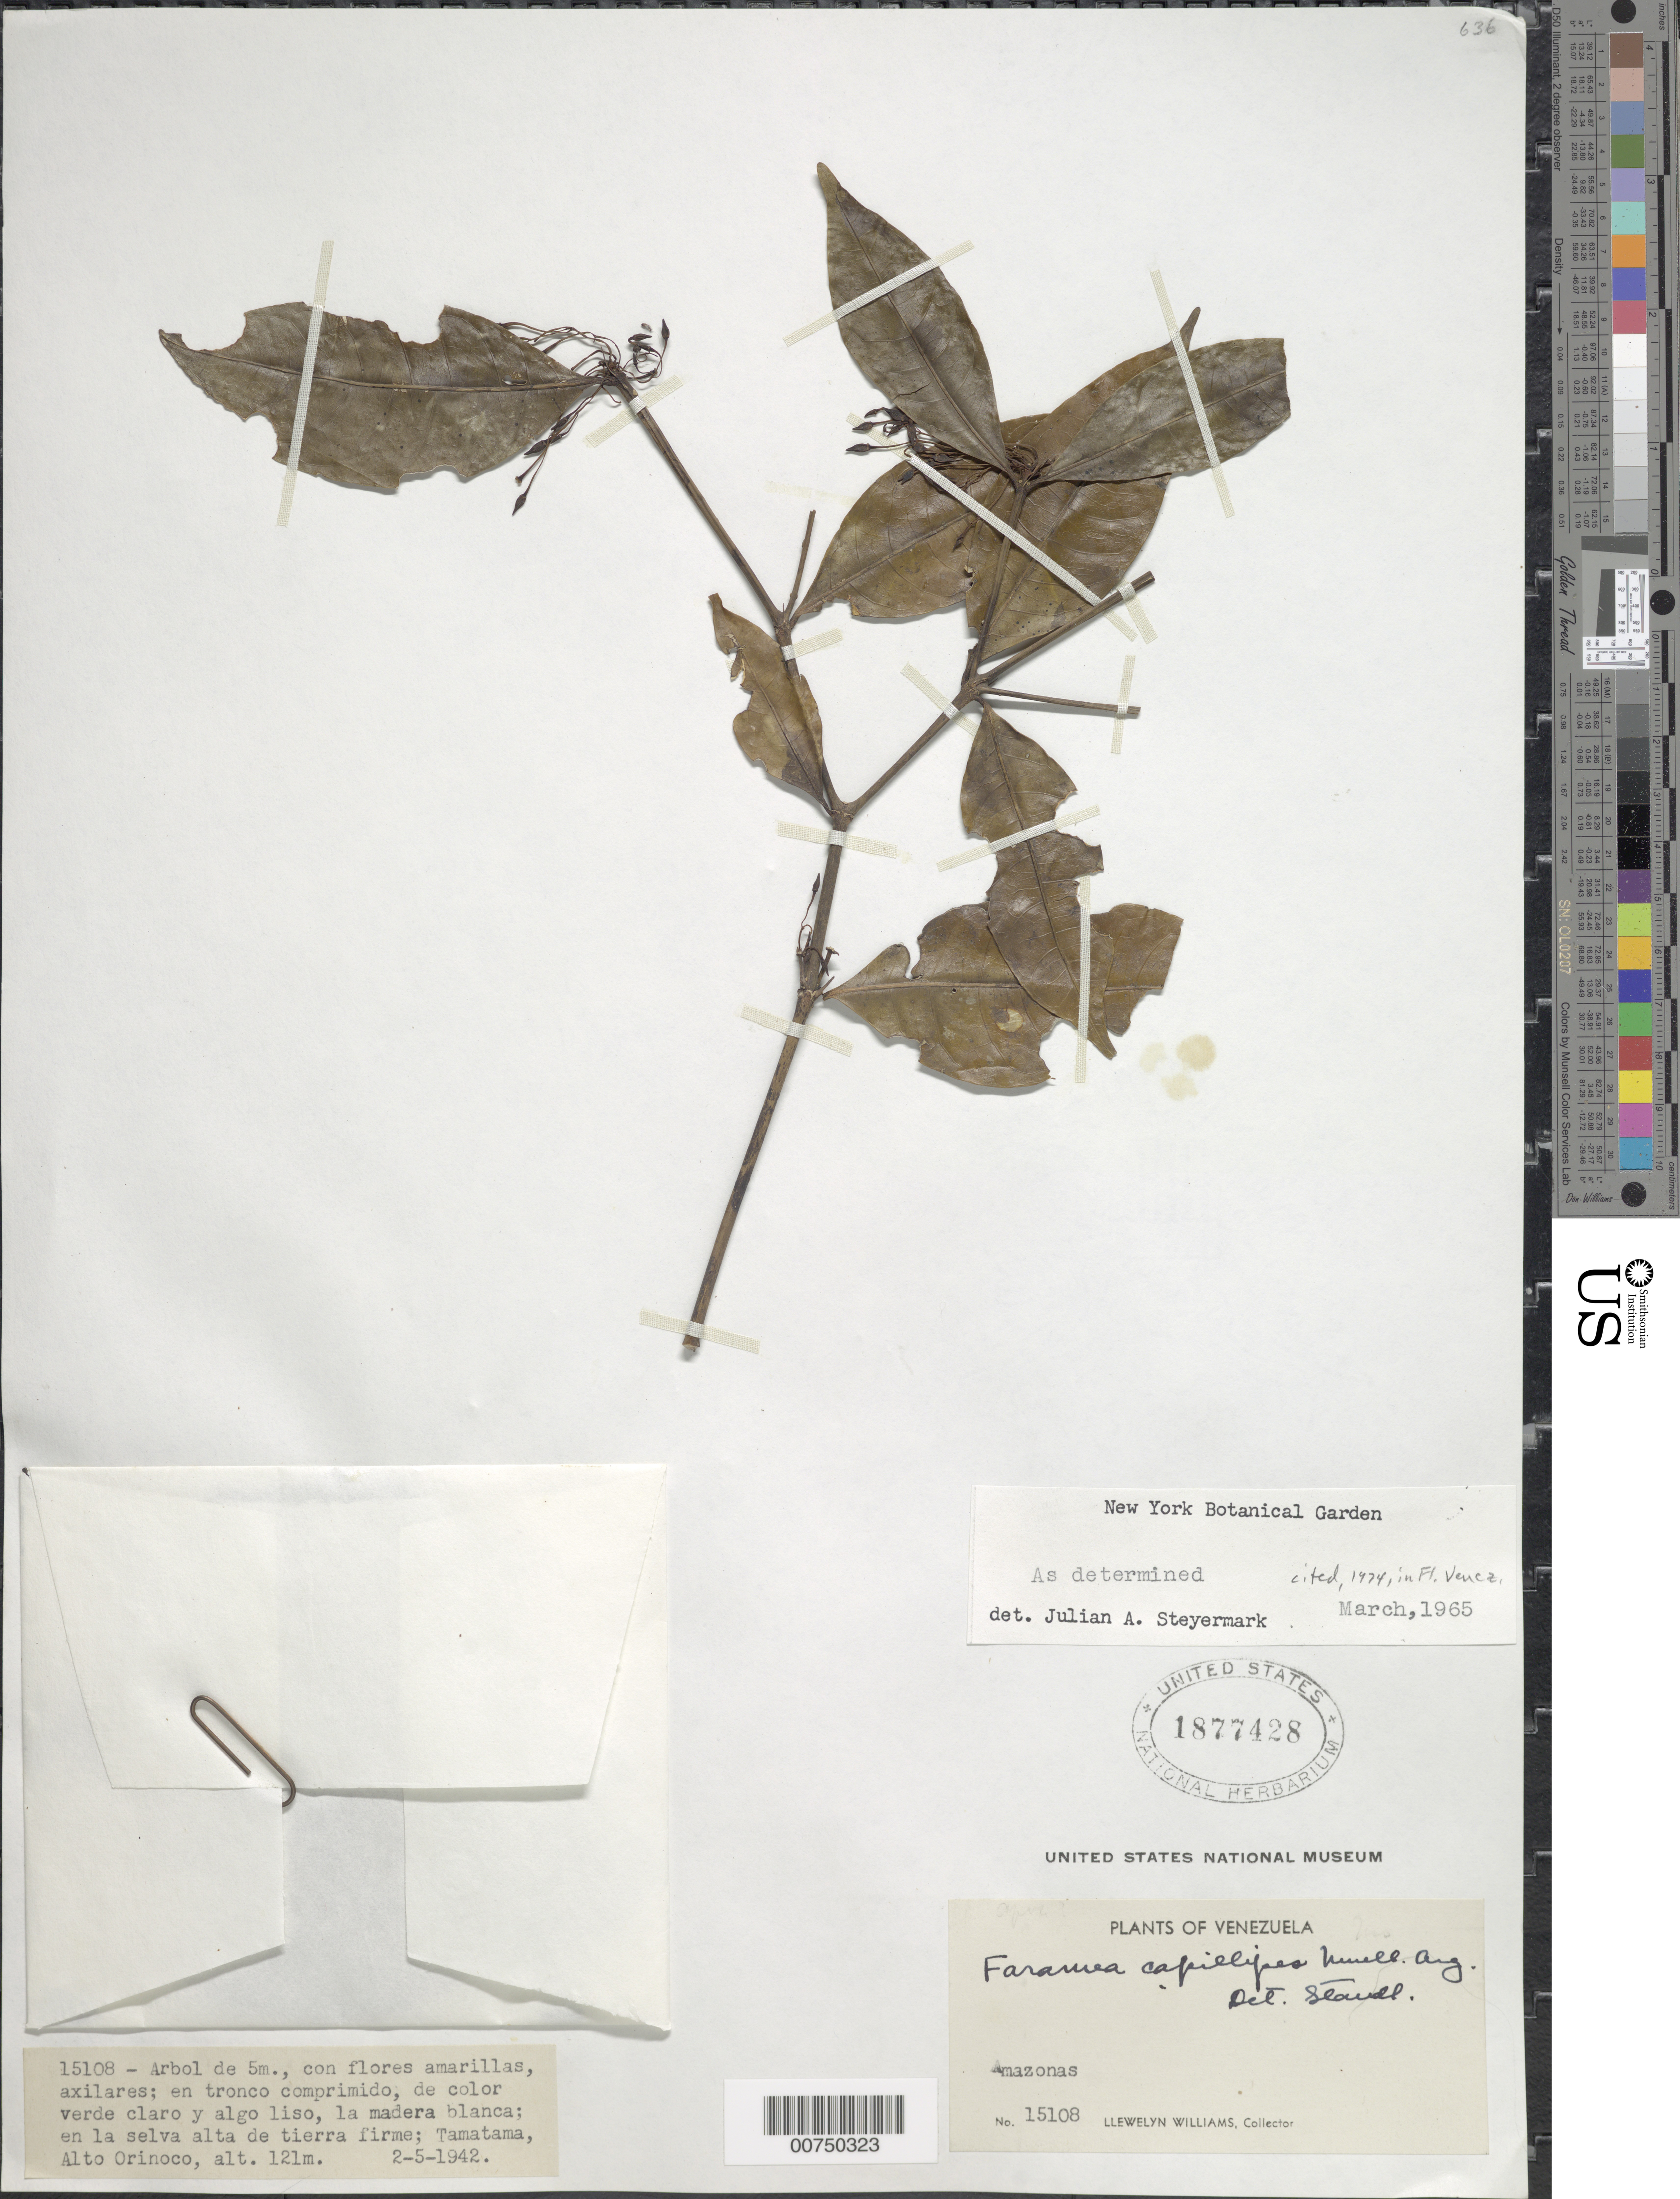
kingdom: Plantae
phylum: Tracheophyta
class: Magnoliopsida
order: Gentianales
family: Rubiaceae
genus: Faramea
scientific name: Faramea capillipes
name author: Müll. Arg.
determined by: Steyermark, Julian A., (VEN)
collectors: Ll. Williams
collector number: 15108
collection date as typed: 2-May-42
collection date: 1942-05-02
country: Venezuela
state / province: Amazonas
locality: Tamatama, Río Orinoco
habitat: Selva alta de tierra firme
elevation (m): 121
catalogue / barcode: US 1877428